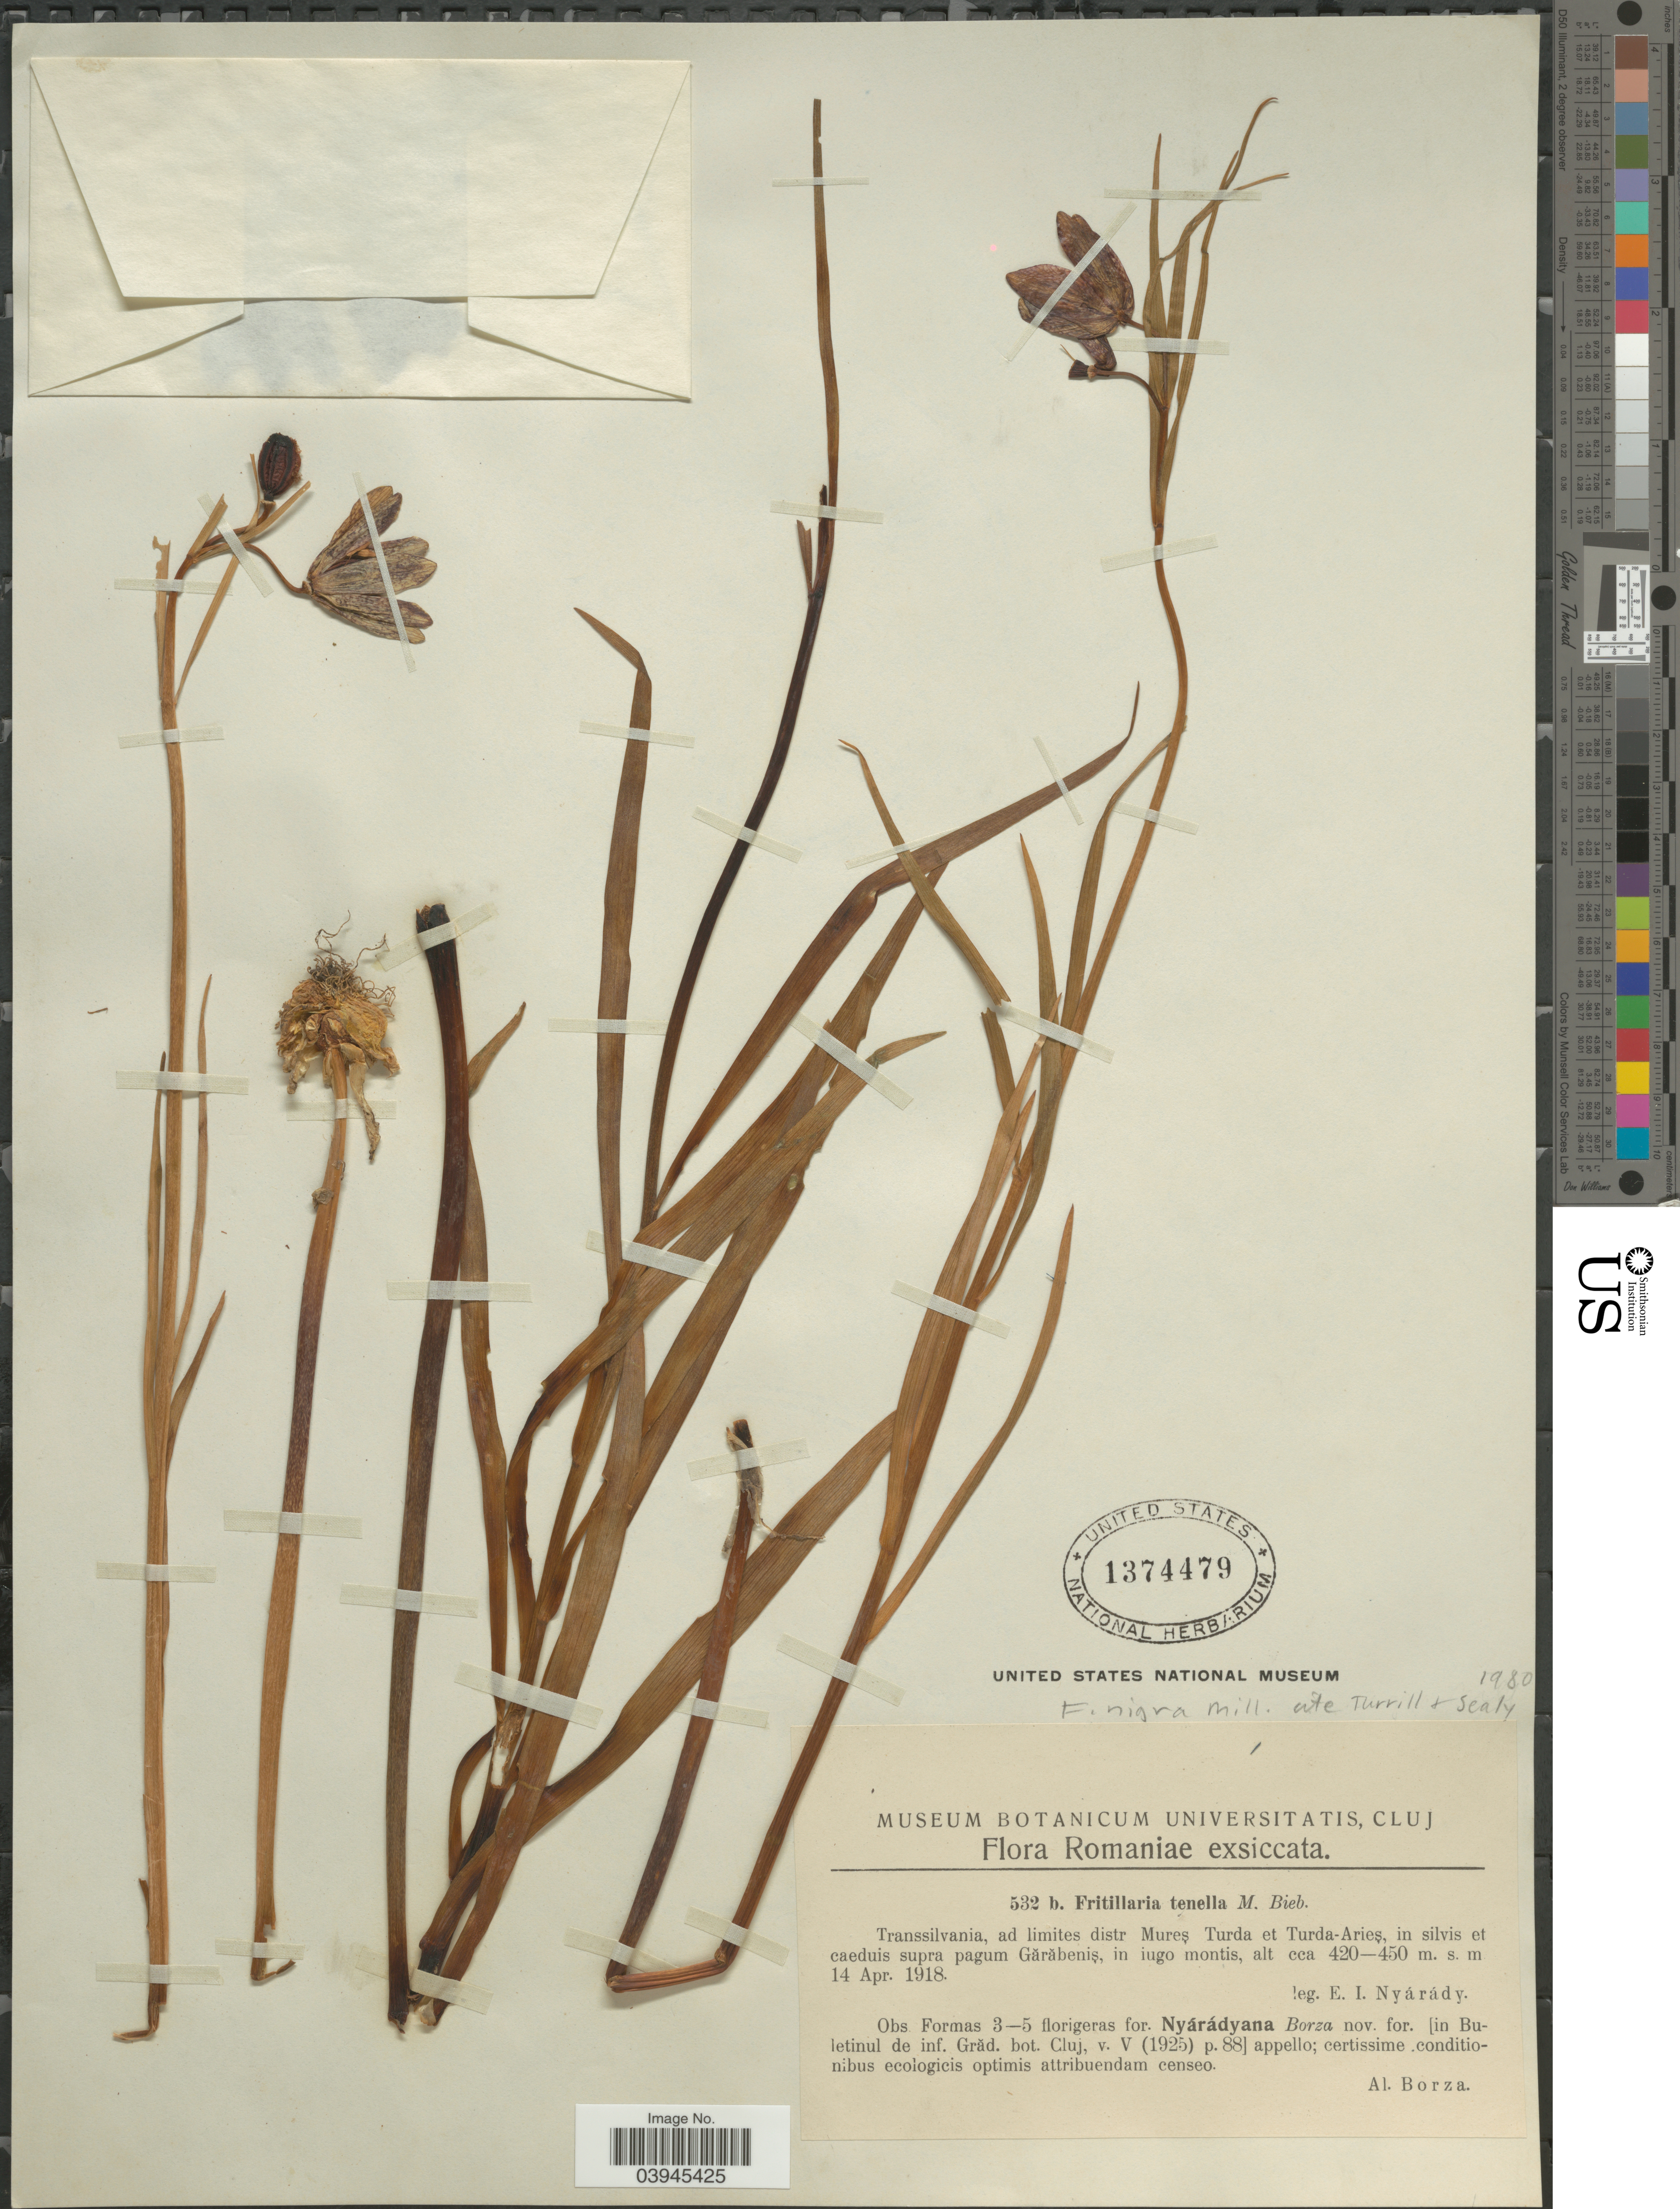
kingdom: Plantae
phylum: Tracheophyta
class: Liliopsida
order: Liliales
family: Liliaceae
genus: Fritillaria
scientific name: Fritillaria pontica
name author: Wahlenb.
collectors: E. Nyarady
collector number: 532 b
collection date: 1918-04-14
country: Romania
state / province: Mures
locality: Transsilvania, ad limites distr. Mureş Turda et Turda-Arieş, in silvis et caeduis supra pagum Gărăbeniş.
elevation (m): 420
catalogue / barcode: US 1374479